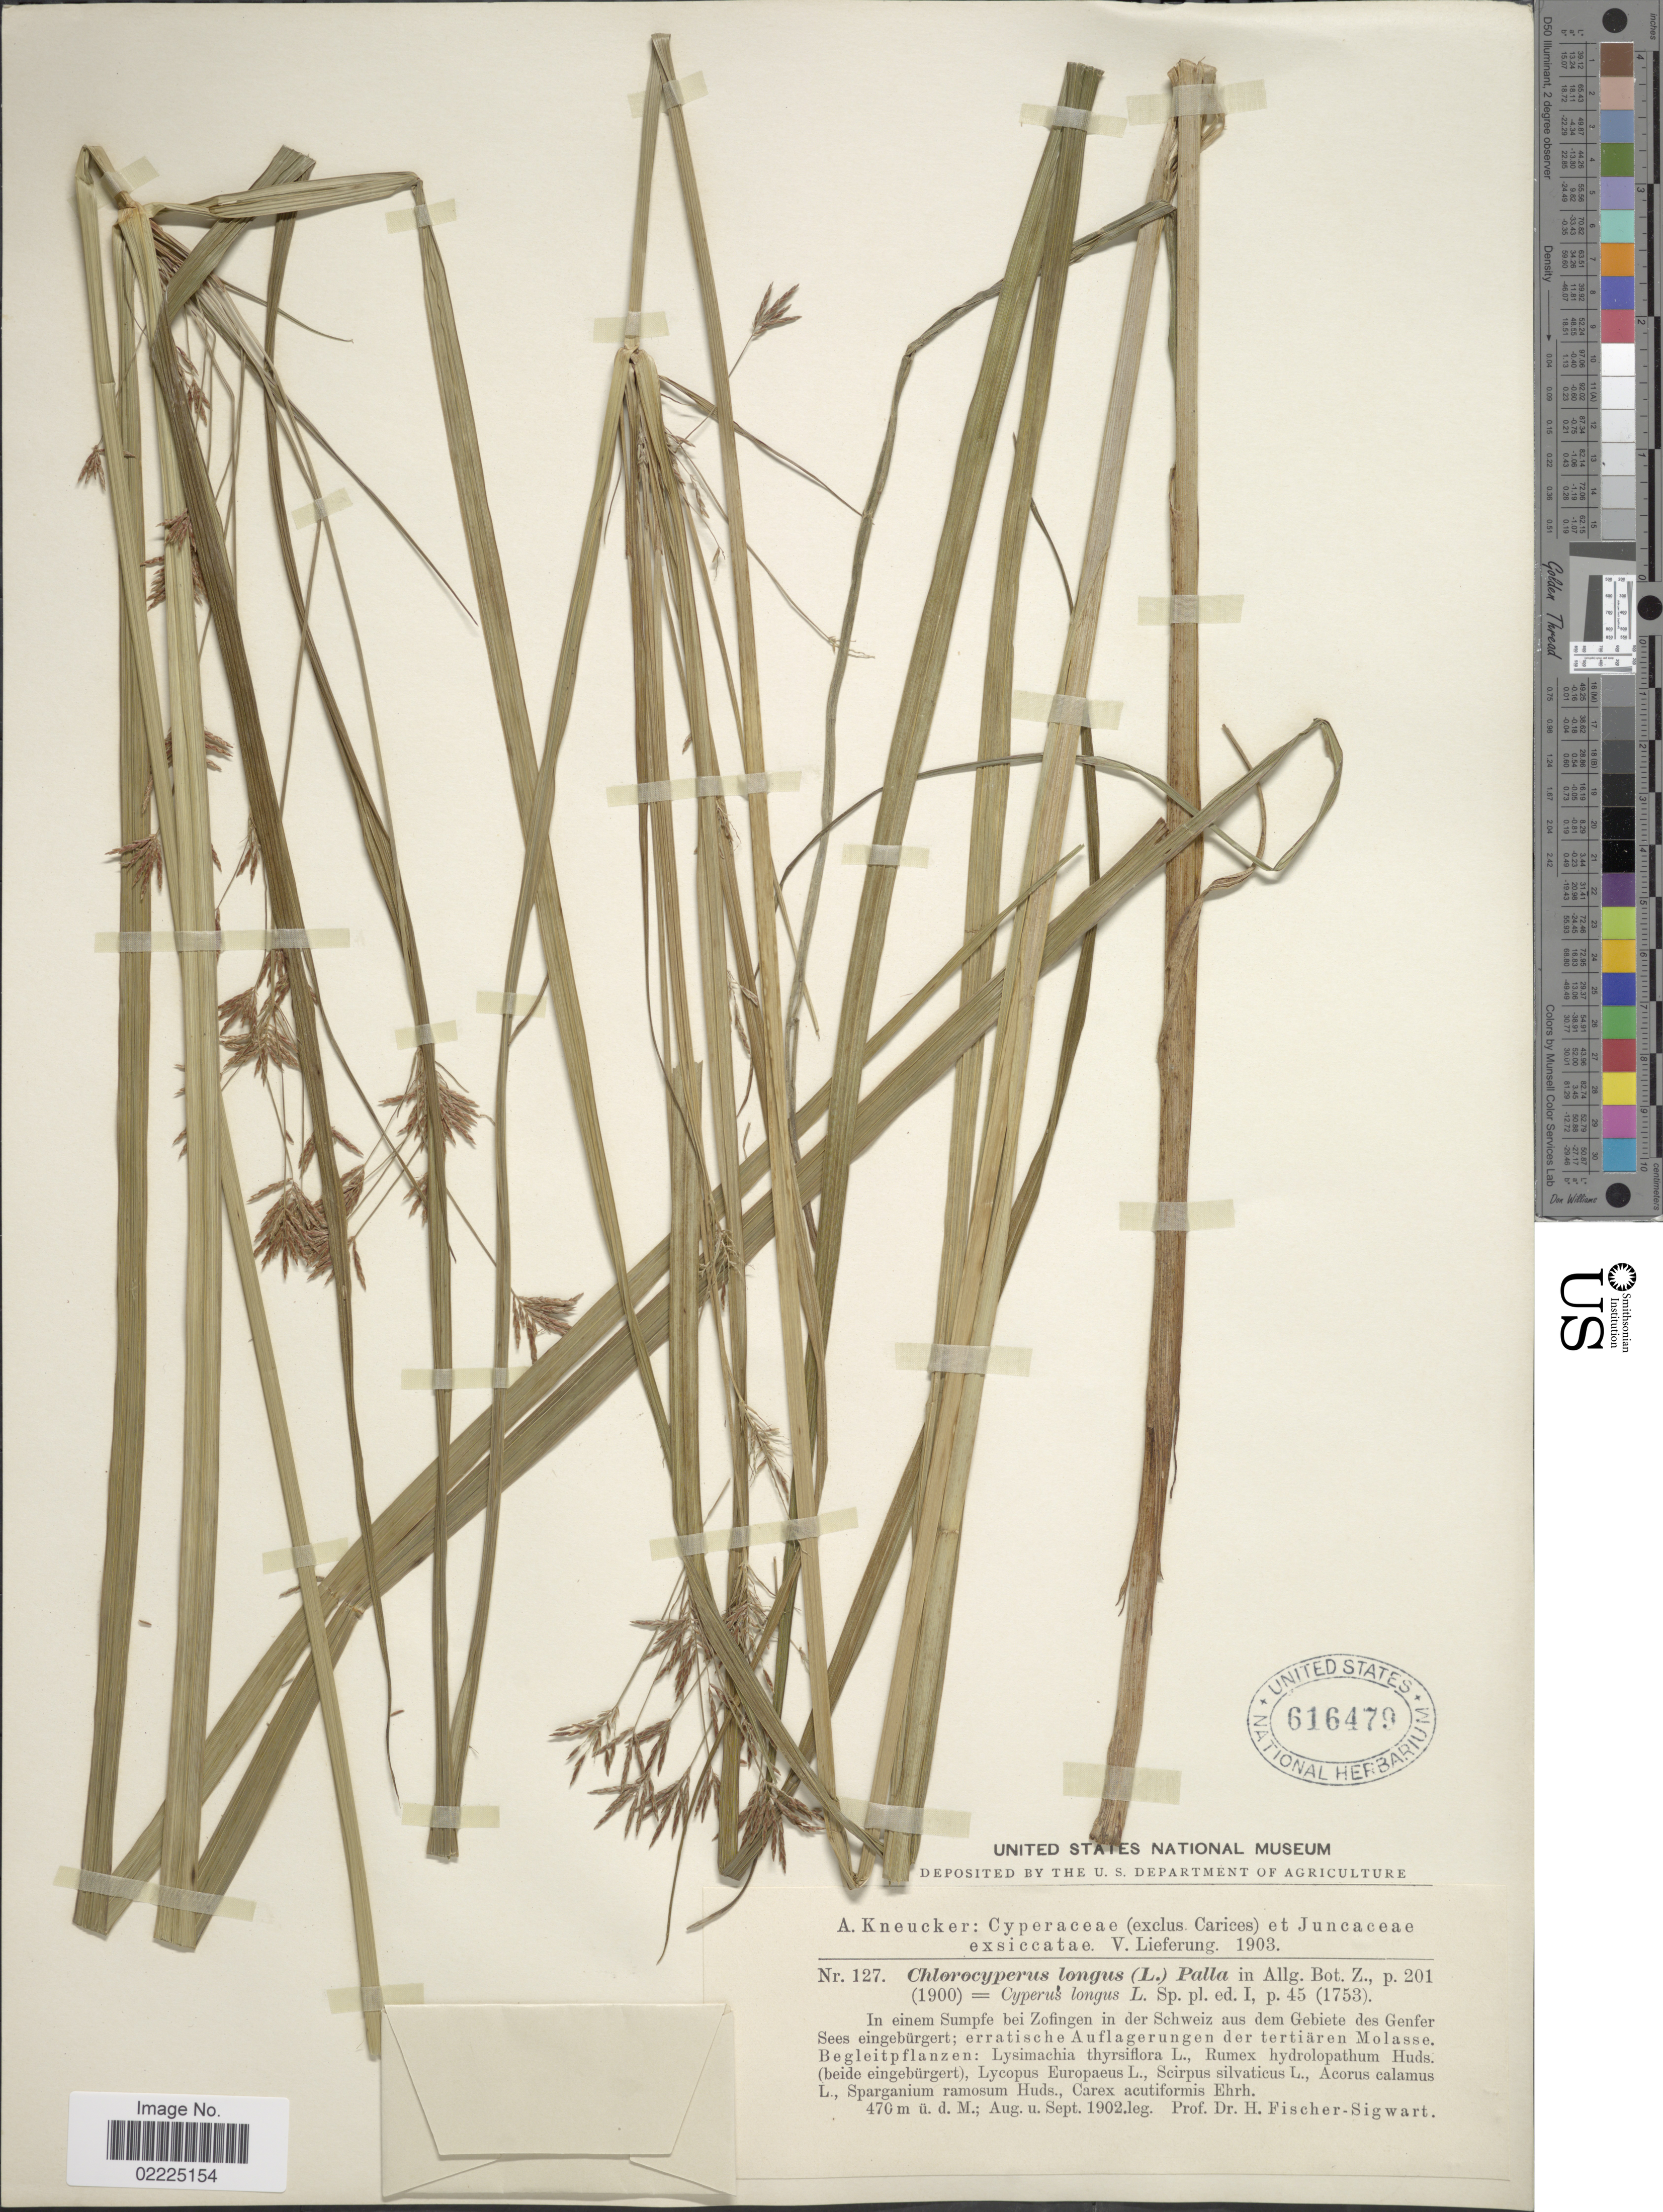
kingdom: Plantae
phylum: Tracheophyta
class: Liliopsida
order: Poales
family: Cyperaceae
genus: Cyperus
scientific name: Cyperus longus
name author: L.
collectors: H. Fischer-Sigwart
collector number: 127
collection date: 1902-09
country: Switzerland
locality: Cyperaceae (exclus. Carices) et Juncaceae, In einem Sumpfe bei Zofingen in der Schweiz aus dem Gebiete des Genfer Sees eingeburgert; erratische Auflagerungen der tertiaren Molasse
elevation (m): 470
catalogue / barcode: US 616479